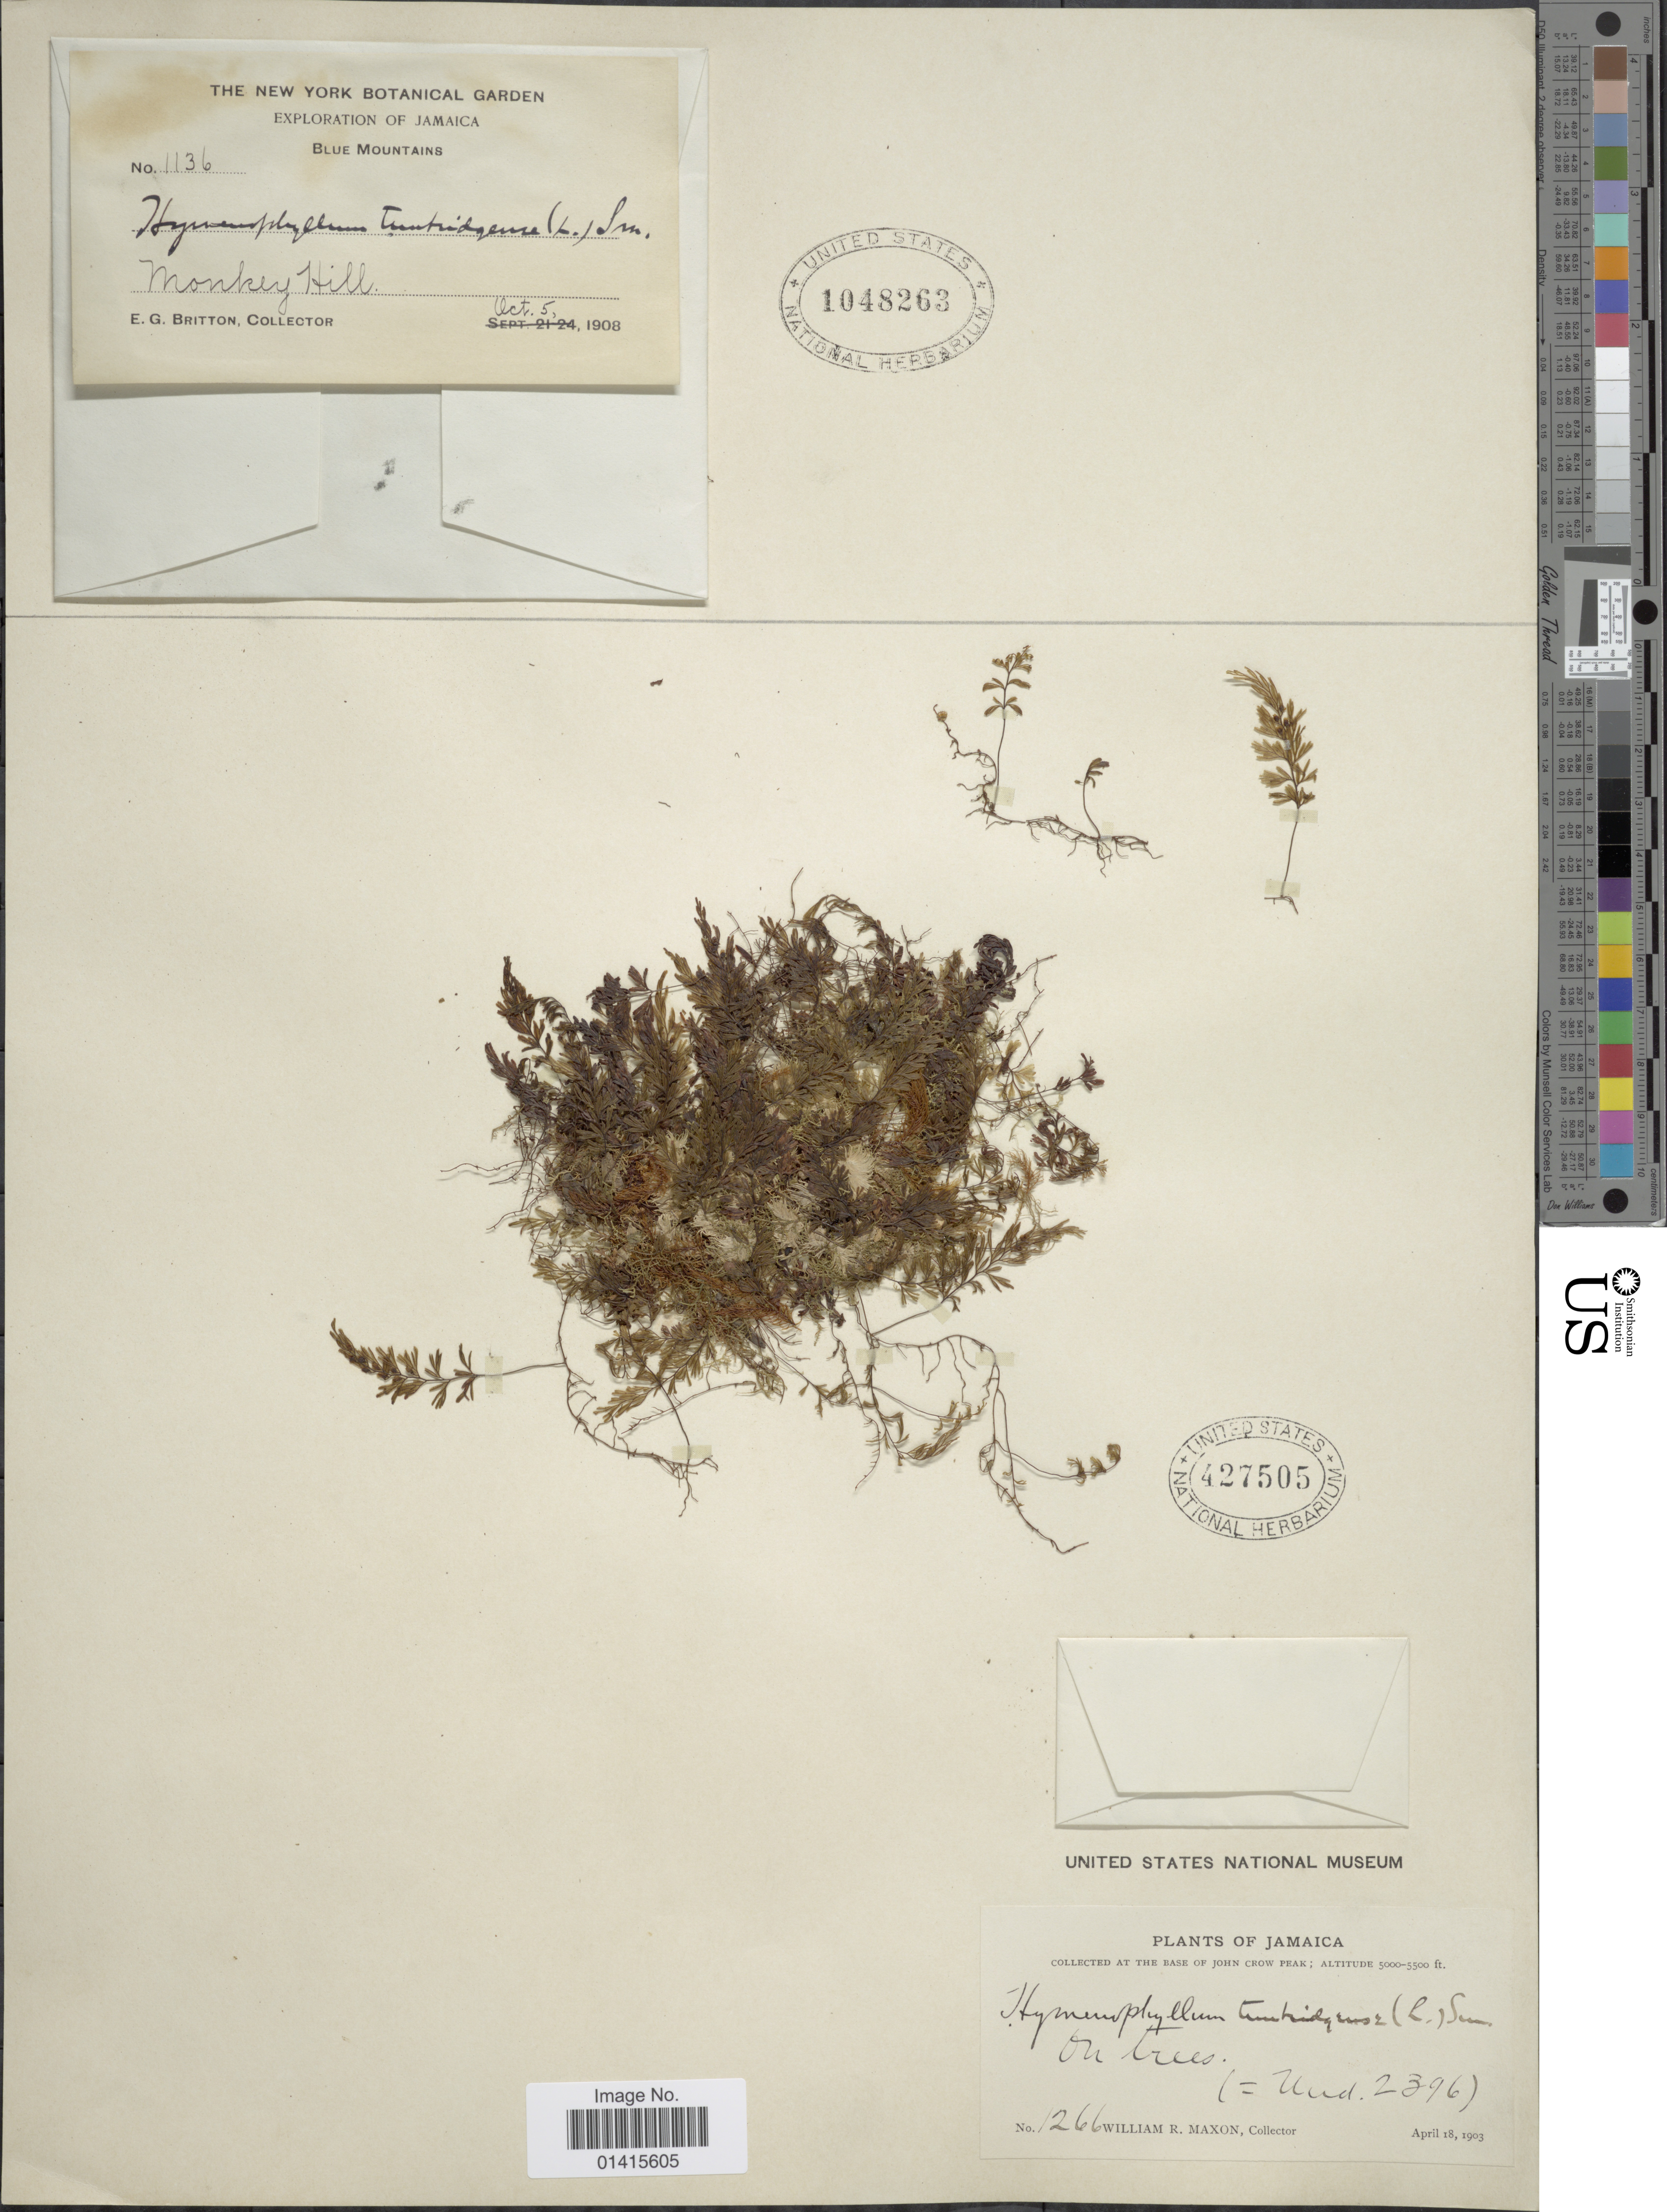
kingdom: Plantae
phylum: Tracheophyta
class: Polypodiopsida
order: Hymenophyllales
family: Hymenophyllaceae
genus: Hymenophyllum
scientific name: Hymenophyllum tunbrigense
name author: (L.) Small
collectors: W. R. Maxon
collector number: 1266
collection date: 1903-04-18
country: Jamaica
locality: At base of John Crow Peak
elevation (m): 1524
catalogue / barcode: US 427505